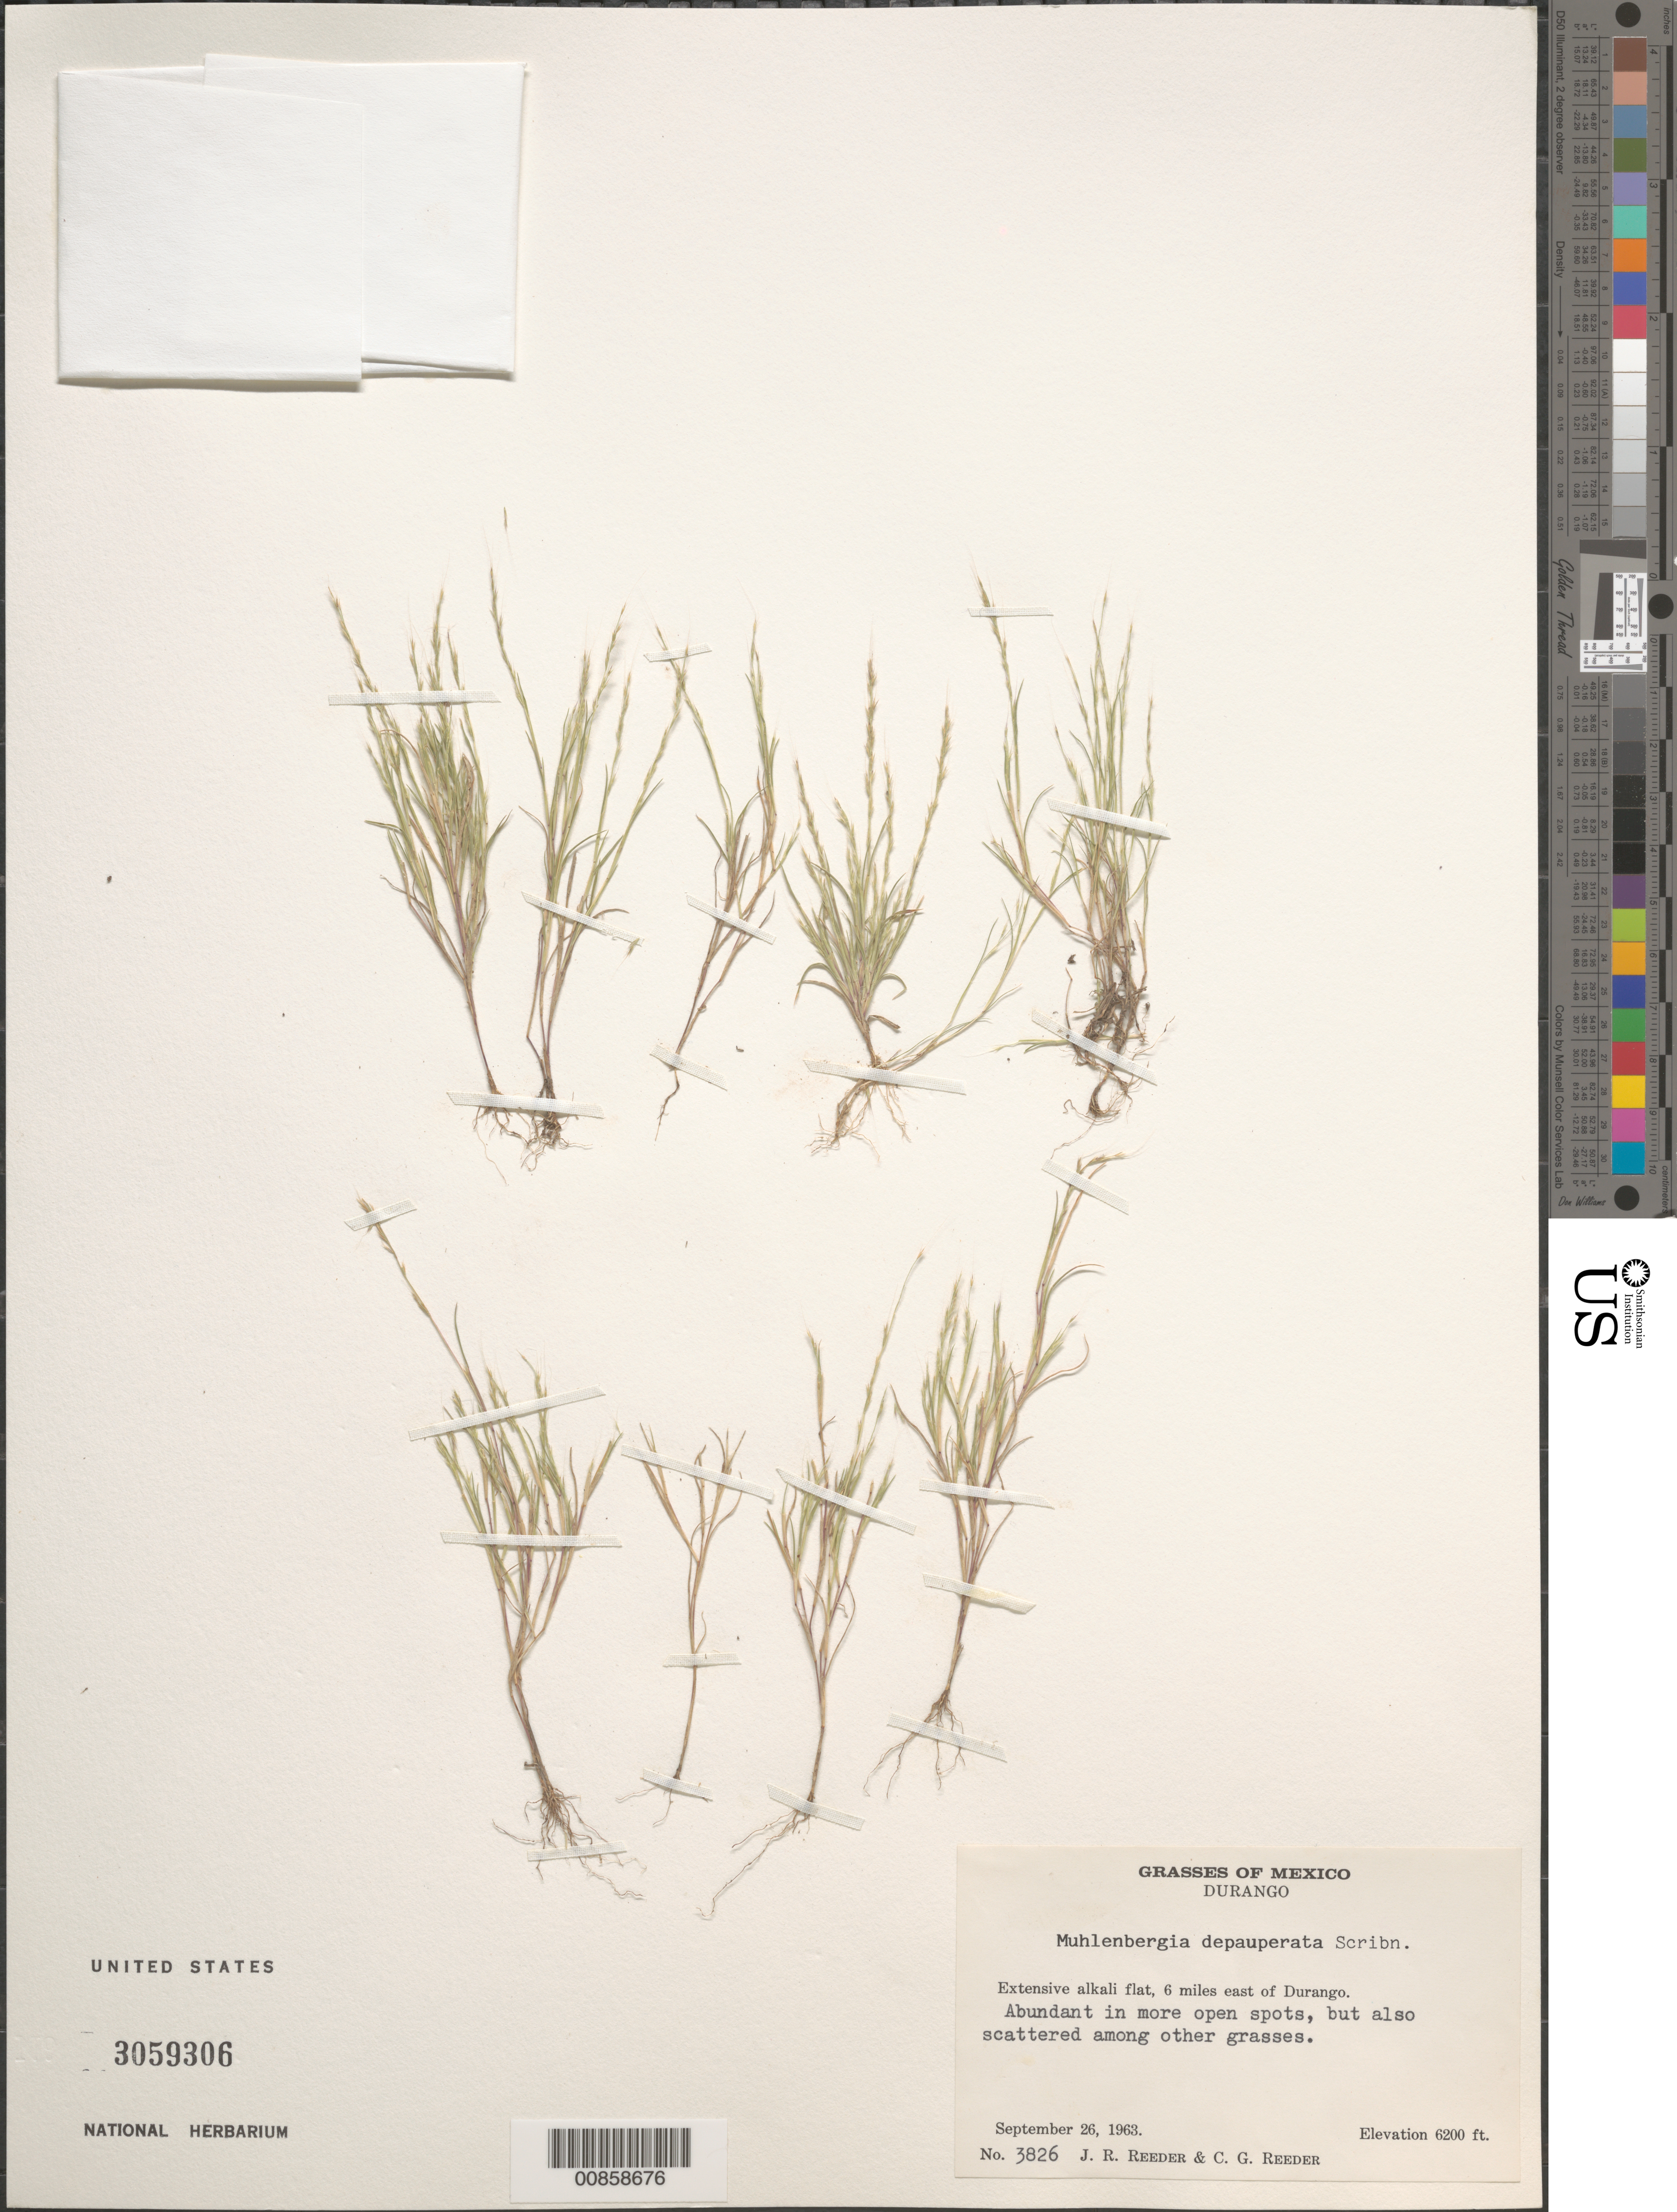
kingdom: Plantae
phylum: Tracheophyta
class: Liliopsida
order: Poales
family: Poaceae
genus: Muhlenbergia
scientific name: Muhlenbergia depauperata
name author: Scribn.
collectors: J. R. Reeder & C. G. Reeder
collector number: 3826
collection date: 1963-09-26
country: Mexico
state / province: Durango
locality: Extensive alkali flat, 6 miles east of Durango.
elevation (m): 1890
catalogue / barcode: US 3059306